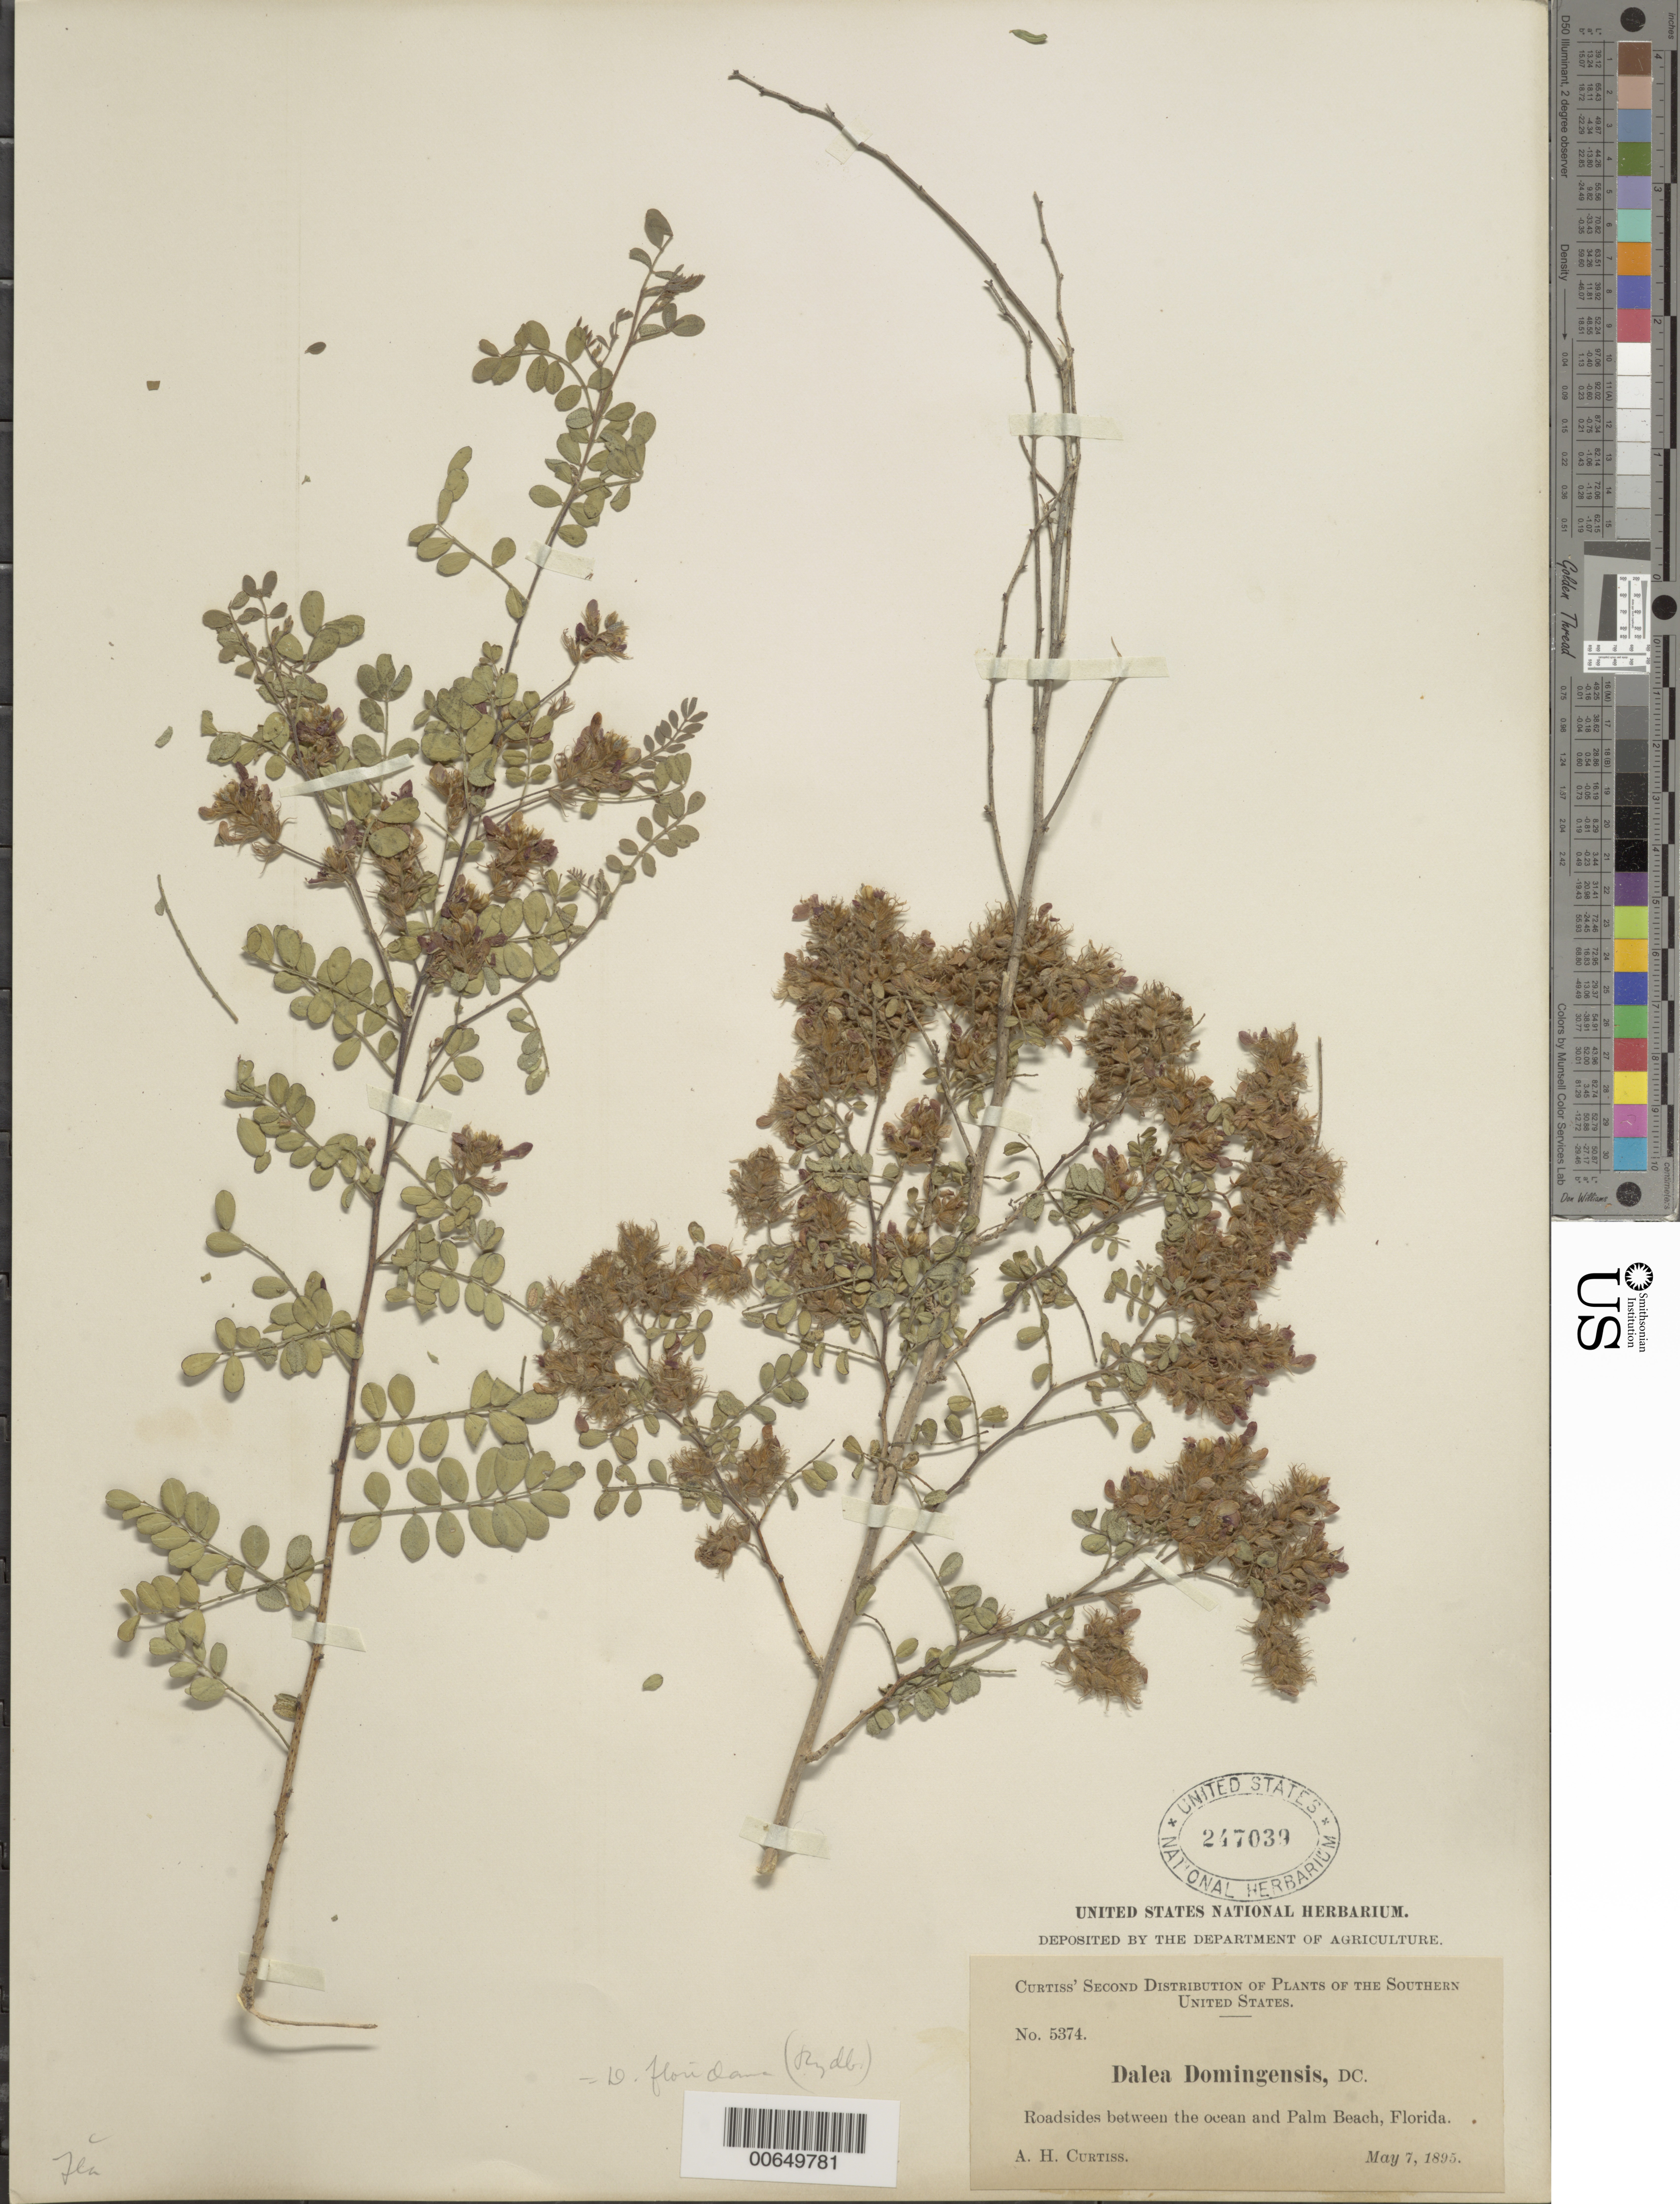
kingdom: Plantae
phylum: Tracheophyta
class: Magnoliopsida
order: Fabales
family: Fabaceae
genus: Dalea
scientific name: Dalea carthagenensis var. floridana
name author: (Rydb.) Barneby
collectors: A. H. Curtiss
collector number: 5374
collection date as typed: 07 May 1895 or 05 Jul 1895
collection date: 1895-05-07 or 1895-07-05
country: United States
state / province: Florida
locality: Between ocean and Palm Beach.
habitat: Roadsides.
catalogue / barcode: US 247039